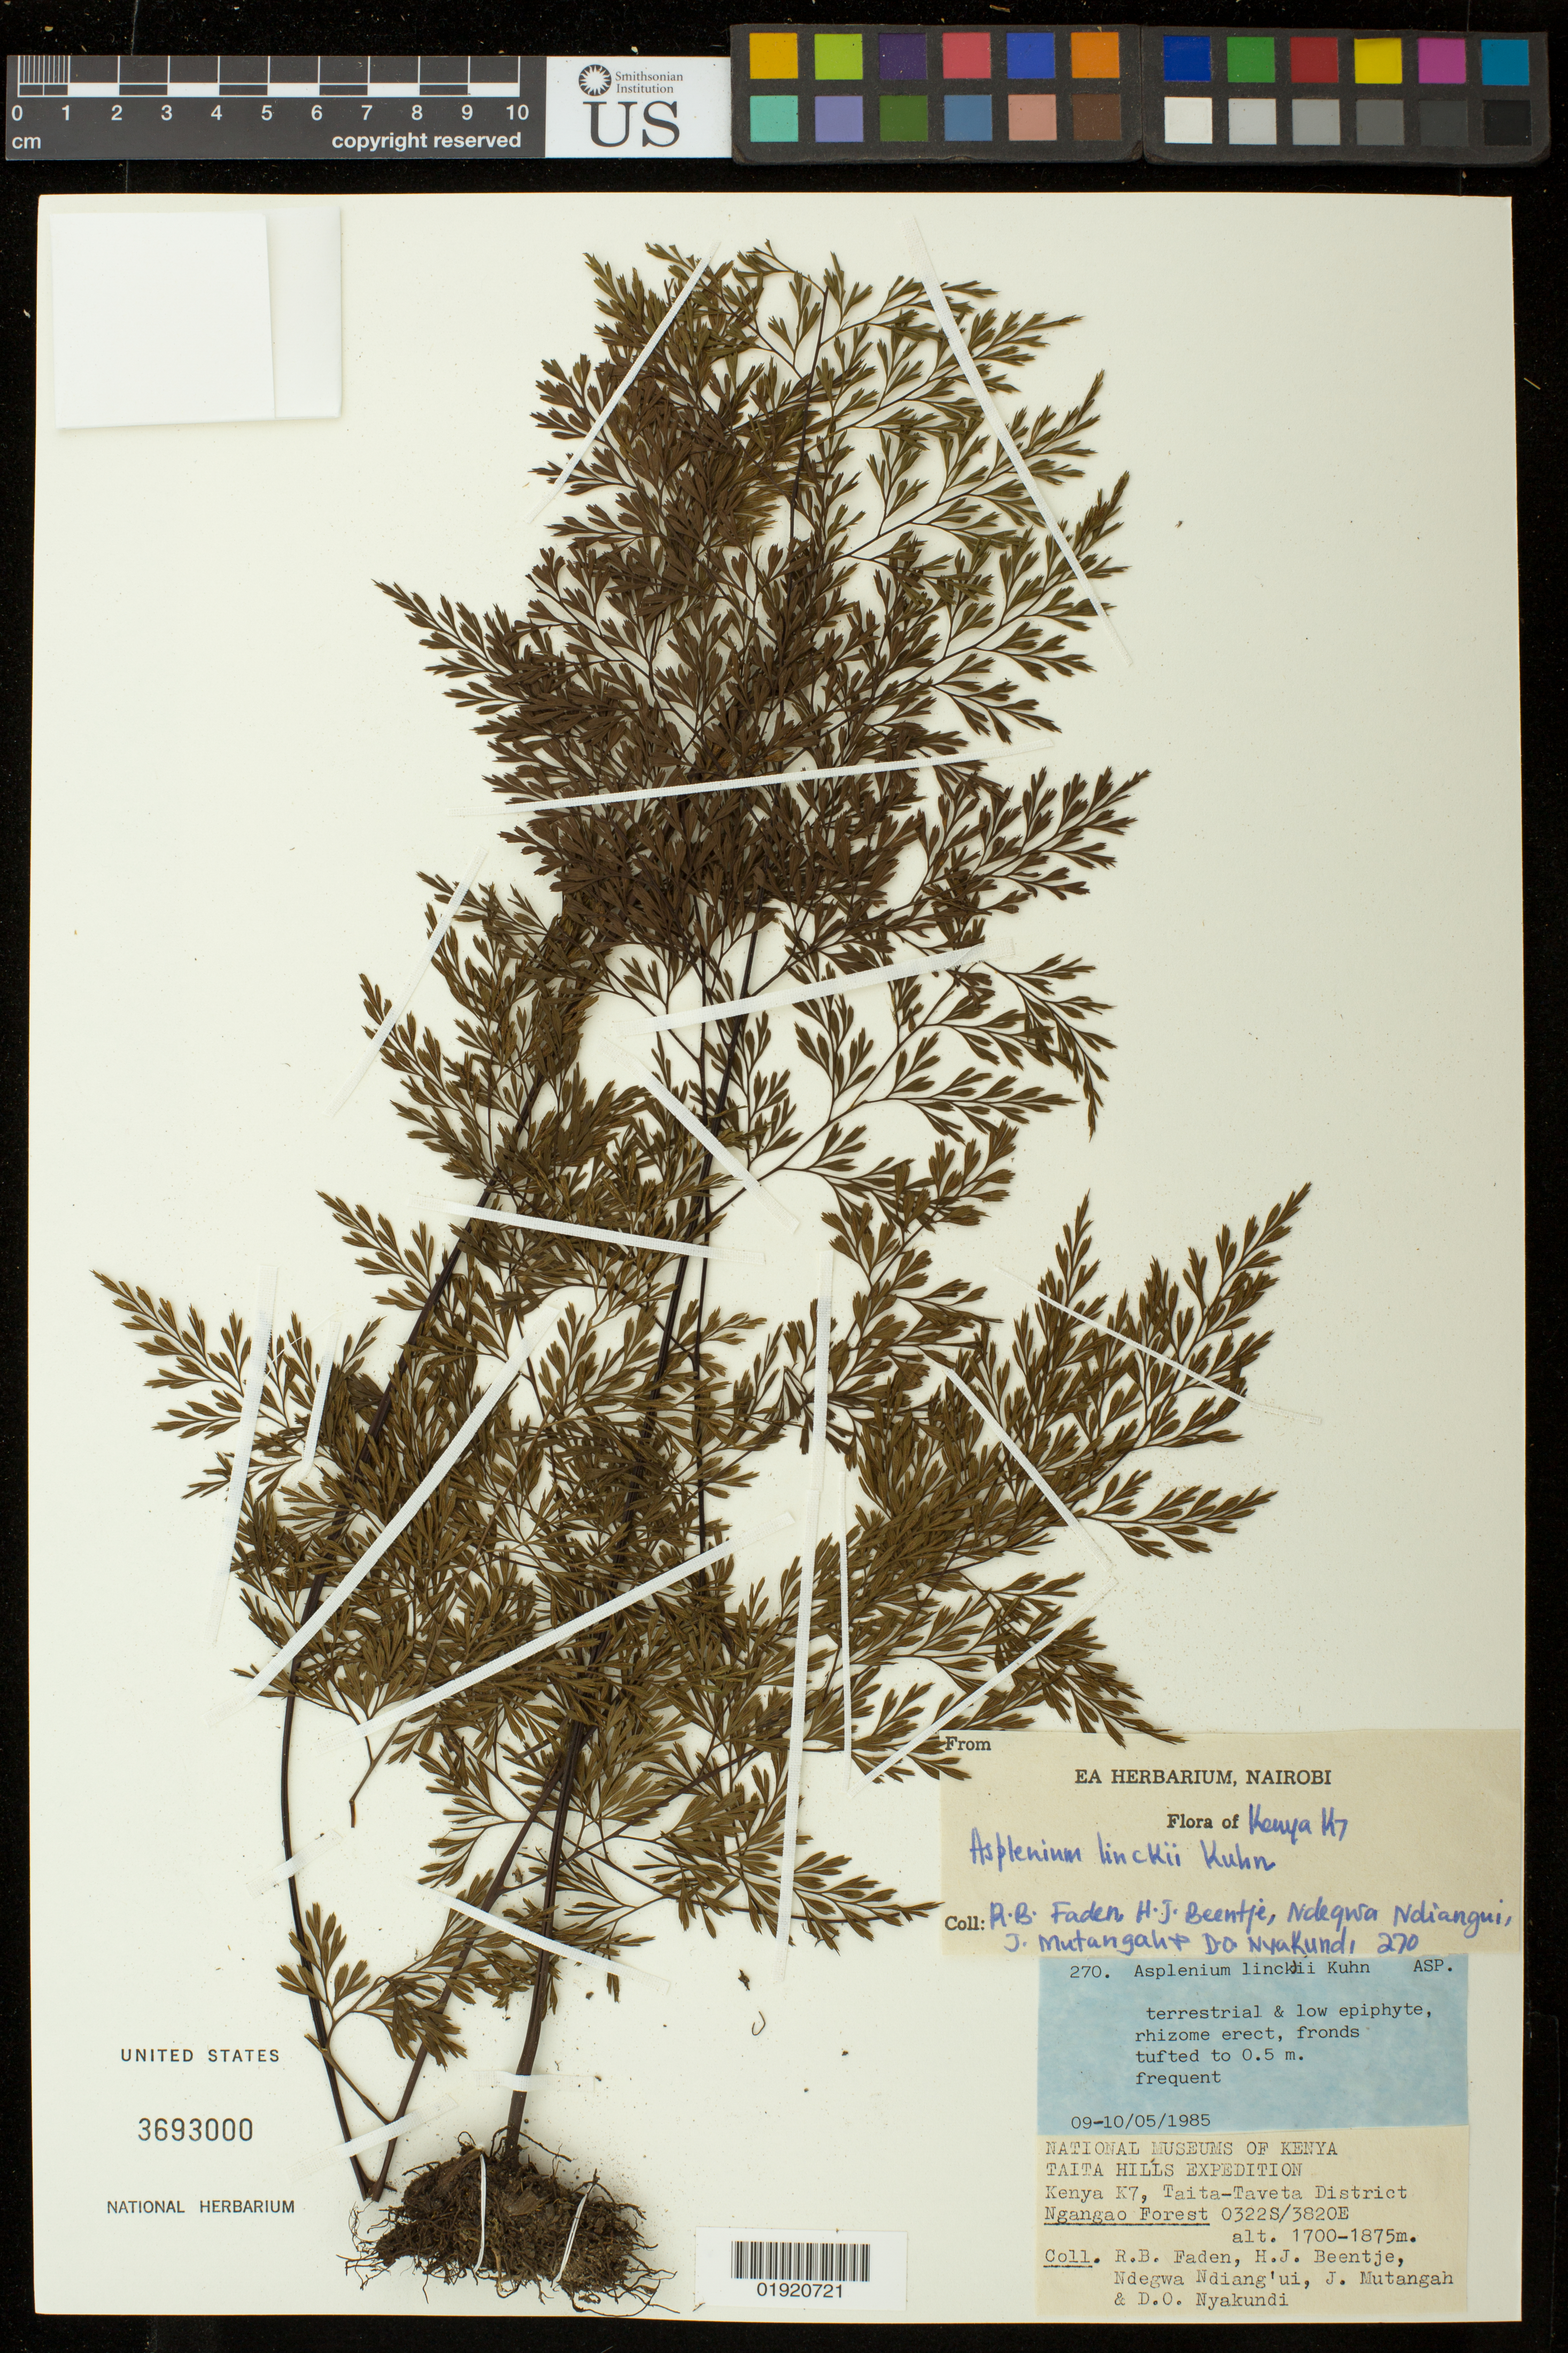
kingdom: Plantae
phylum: Tracheophyta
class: Polypodiopsida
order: Polypodiales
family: Aspleniaceae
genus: Asplenium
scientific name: Asplenium linckii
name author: Kuhn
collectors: R. B. Faden, H. J. Beentje, Ndegwa Ndiang'ui, J. Mutangah & D. Nyakundi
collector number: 270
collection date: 1985-05-09/1985-05-10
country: Kenya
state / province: Taita Taveta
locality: Kenya K7, Taita-Taveta District. Taita Hills. Ngangao Forest.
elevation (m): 1700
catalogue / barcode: US 3693000